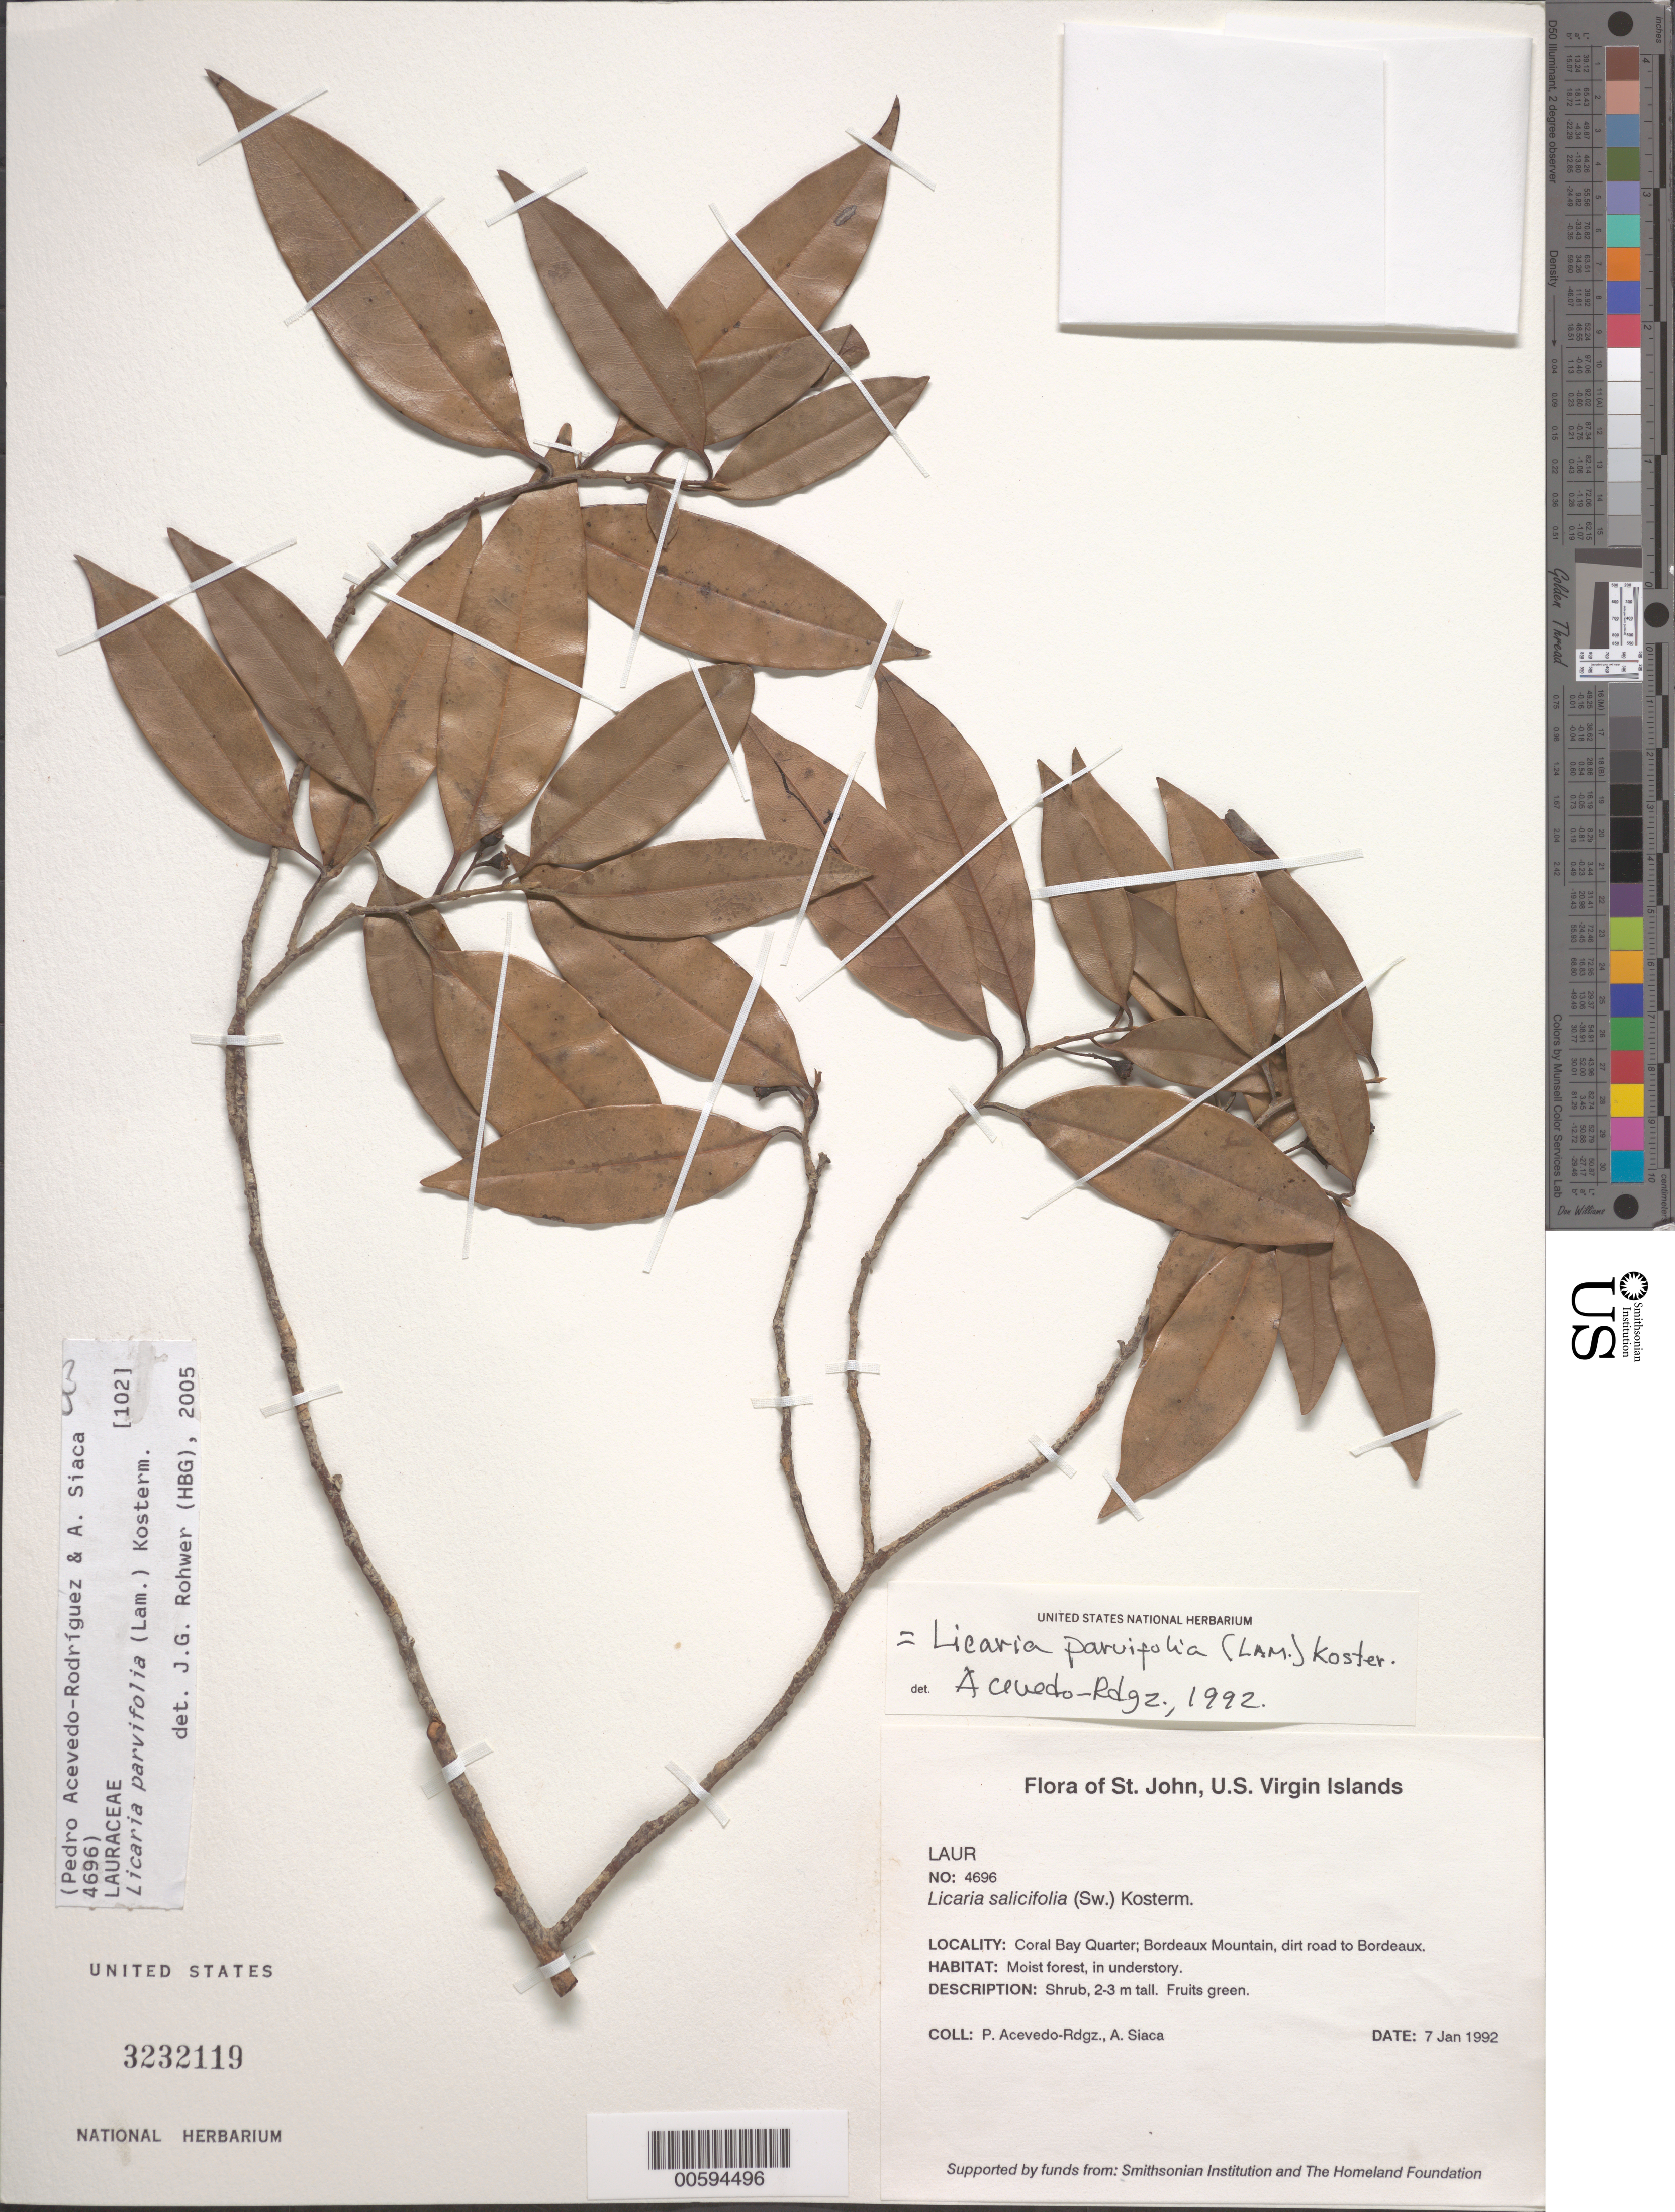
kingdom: Plantae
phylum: Tracheophyta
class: Magnoliopsida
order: Laurales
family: Lauraceae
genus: Licaria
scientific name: Licaria parvifolia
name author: (Lam.) Kosterm. ex León & Alain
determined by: Rohwer, J. G.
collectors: P. Acevedo-Rodr. & A. Siaca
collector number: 4696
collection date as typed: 07 Jan 1992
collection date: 1992-01-07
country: U.S. Virgin Islands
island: St. John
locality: Coral Bay Quarter; Bordeaux Mountain, dirt road to Bordeaux.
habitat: Moist forest, in understory.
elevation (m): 300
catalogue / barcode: US 3232119